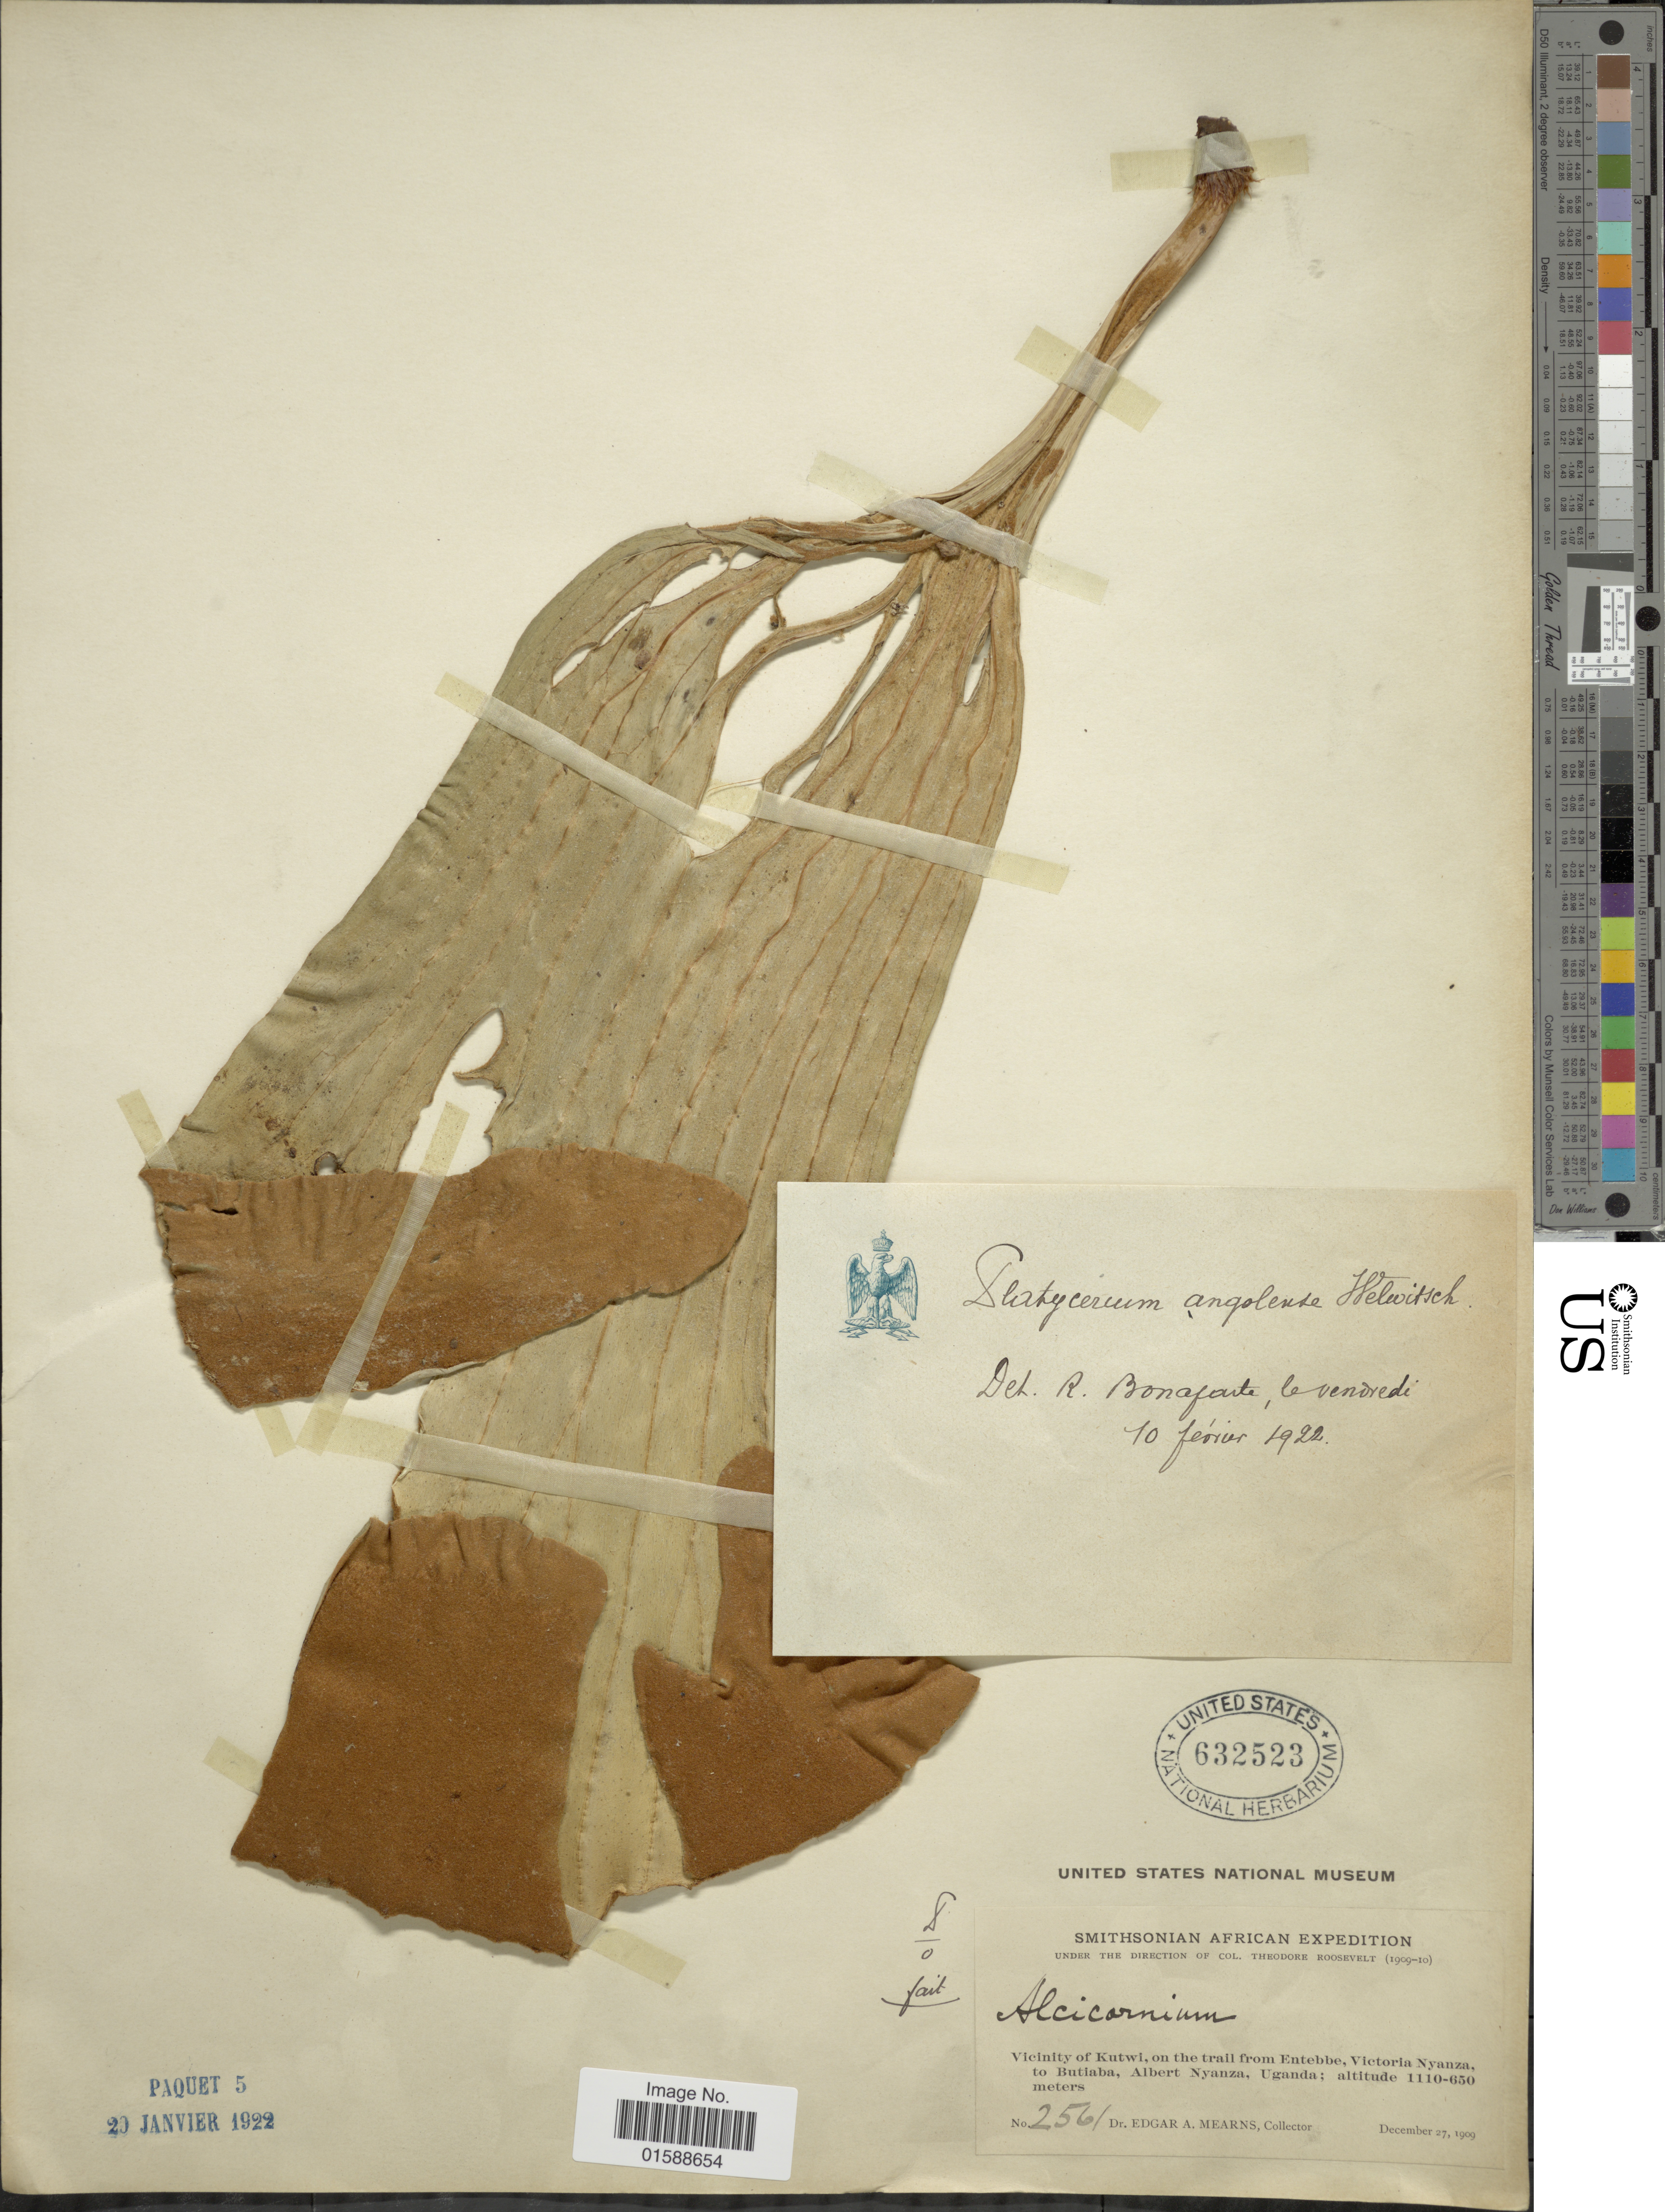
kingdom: Plantae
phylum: Tracheophyta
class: Polypodiopsida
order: Polypodiales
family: Polypodiaceae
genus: Platycerium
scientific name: Platycerium angolense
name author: Welw. ex Baker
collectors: E. A. Mearns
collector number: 2561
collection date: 1909-12-27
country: Uganda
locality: Vicinity of Kutwi, on the trail from Entebbe, Victoria Nyanza, to Butiaba, Albert Nyanza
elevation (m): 650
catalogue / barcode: US 632523